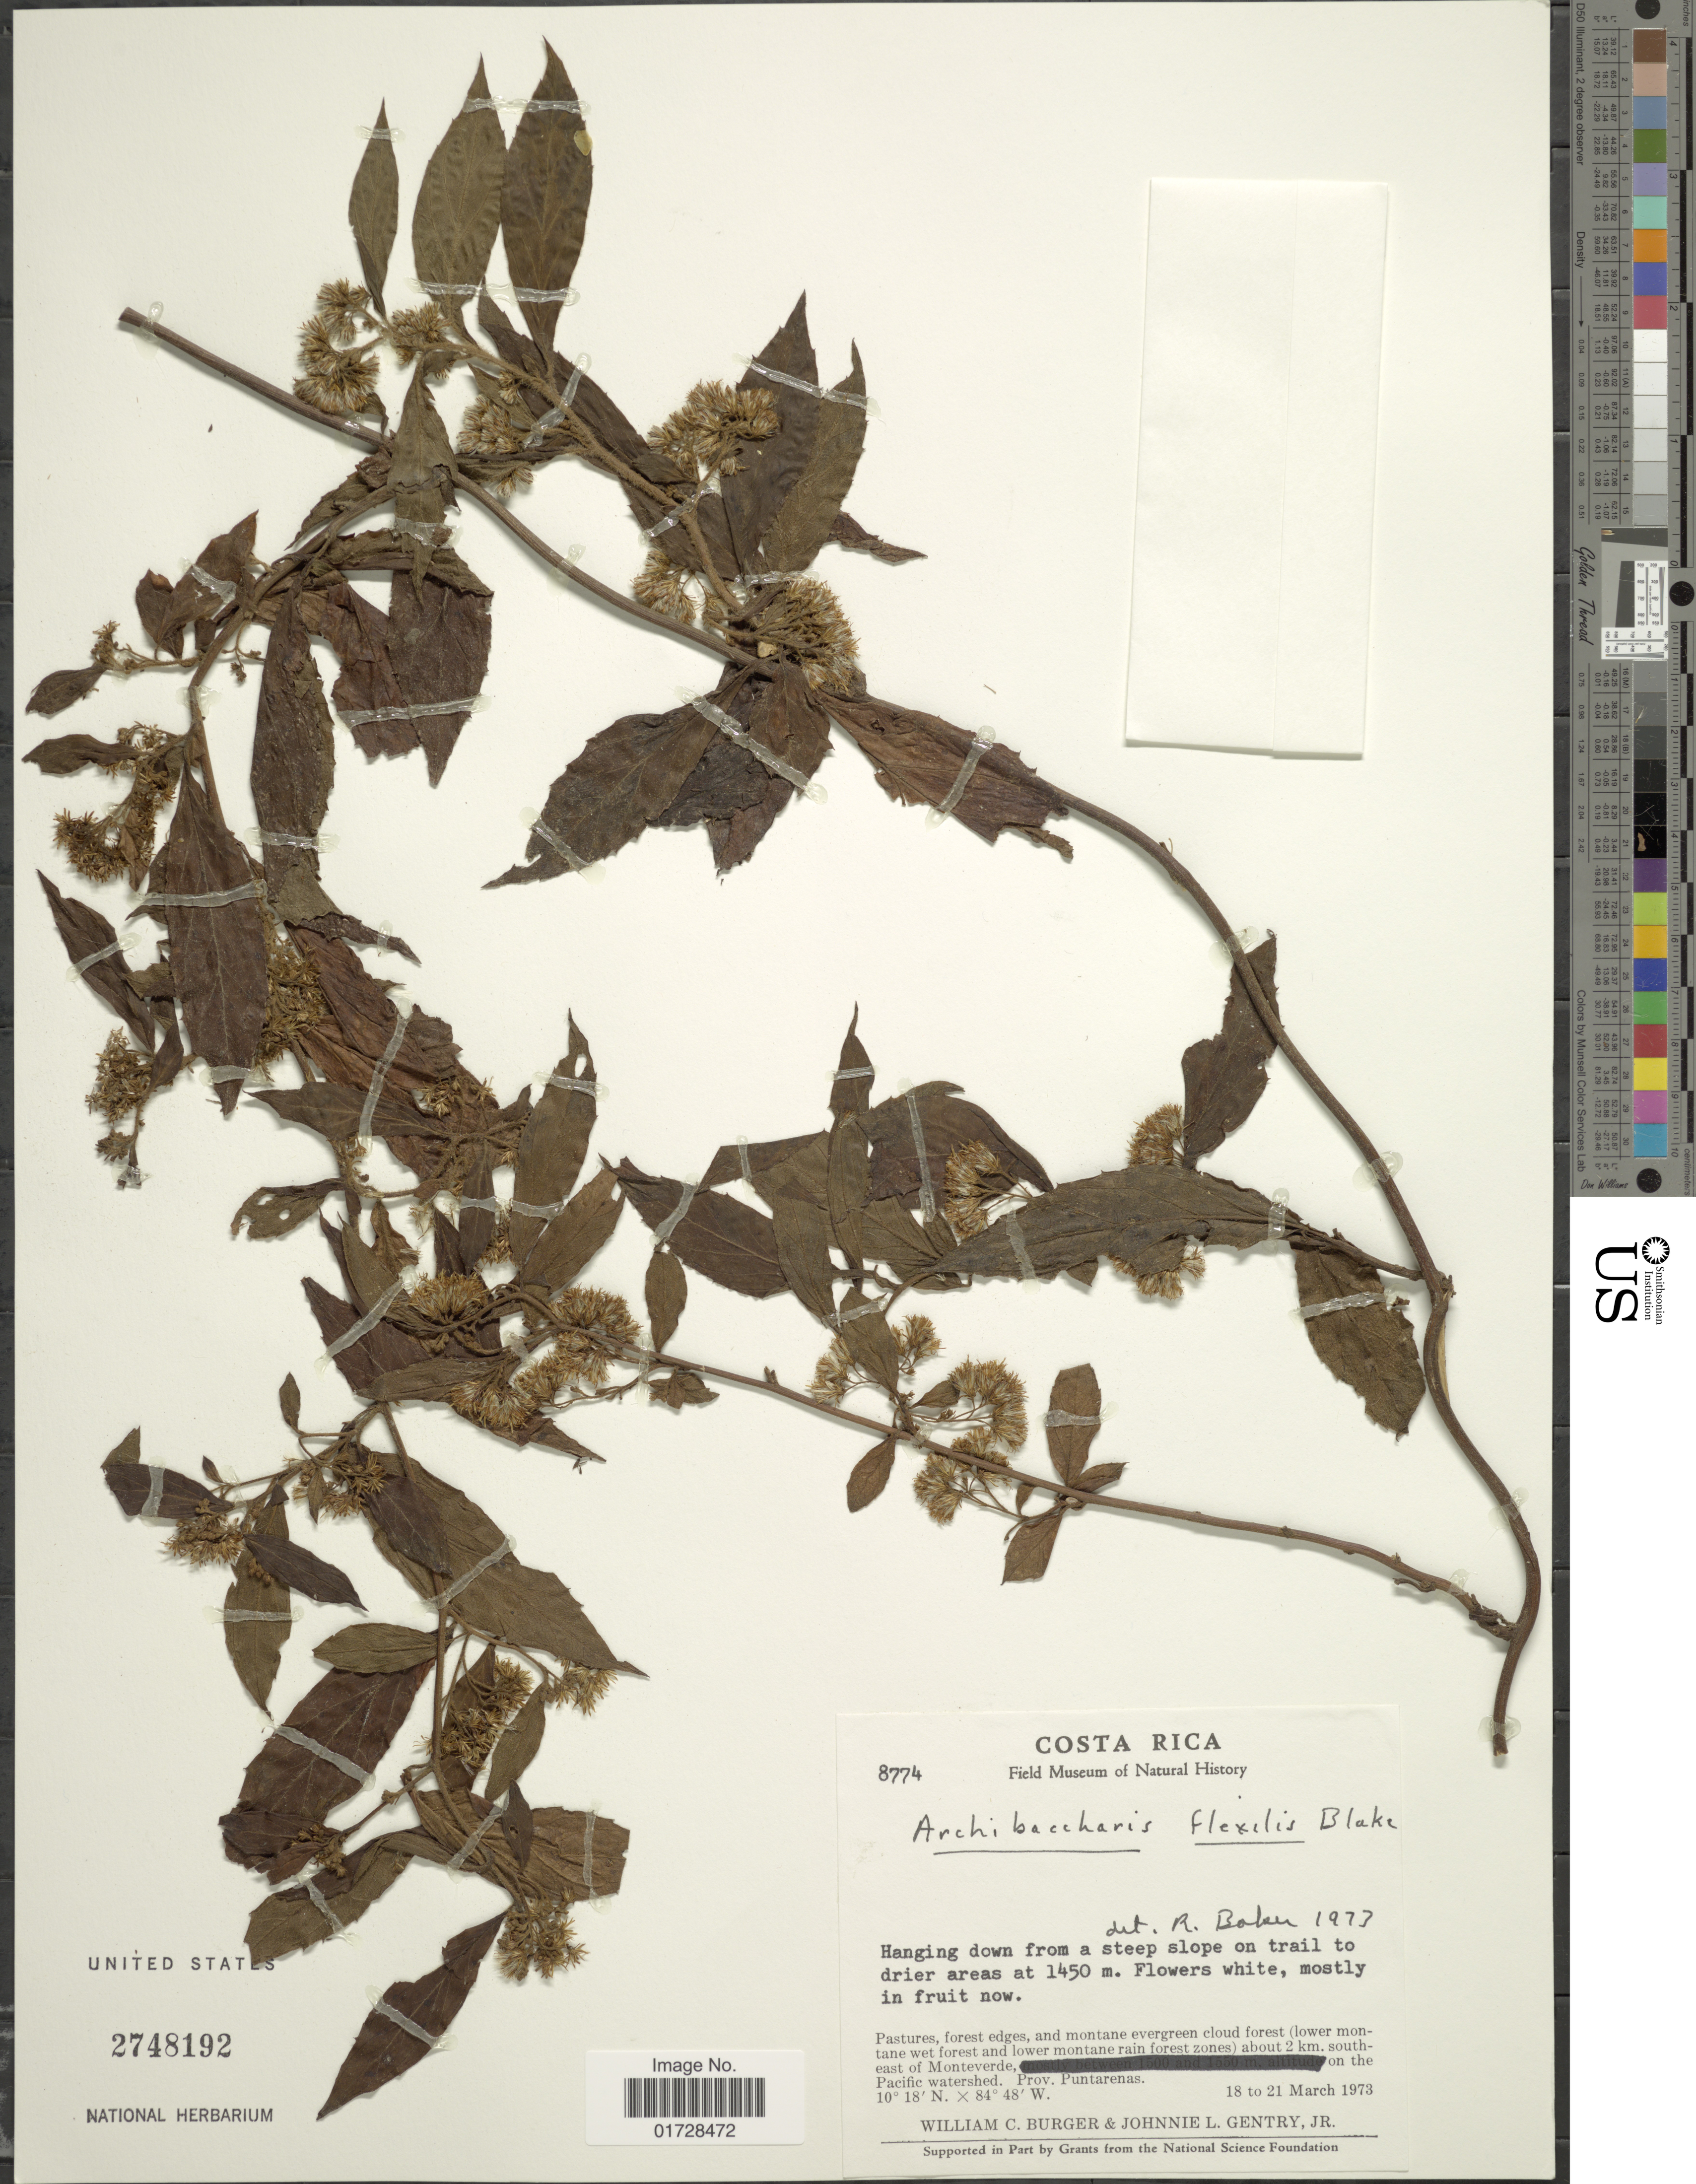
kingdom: Plantae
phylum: Tracheophyta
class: Magnoliopsida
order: Asterales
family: Asteraceae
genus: Archibaccharis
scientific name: Archibaccharis flexilis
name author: (S.F. Blake) S.F. Blake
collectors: W. Burger & J. L. Gentry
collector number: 8774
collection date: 1973-03-18/1973-03-21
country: Costa Rica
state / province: Puntarenas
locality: About 2 km southeast of Monteverde on the Pacific watershed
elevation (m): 1450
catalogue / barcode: US 2748192